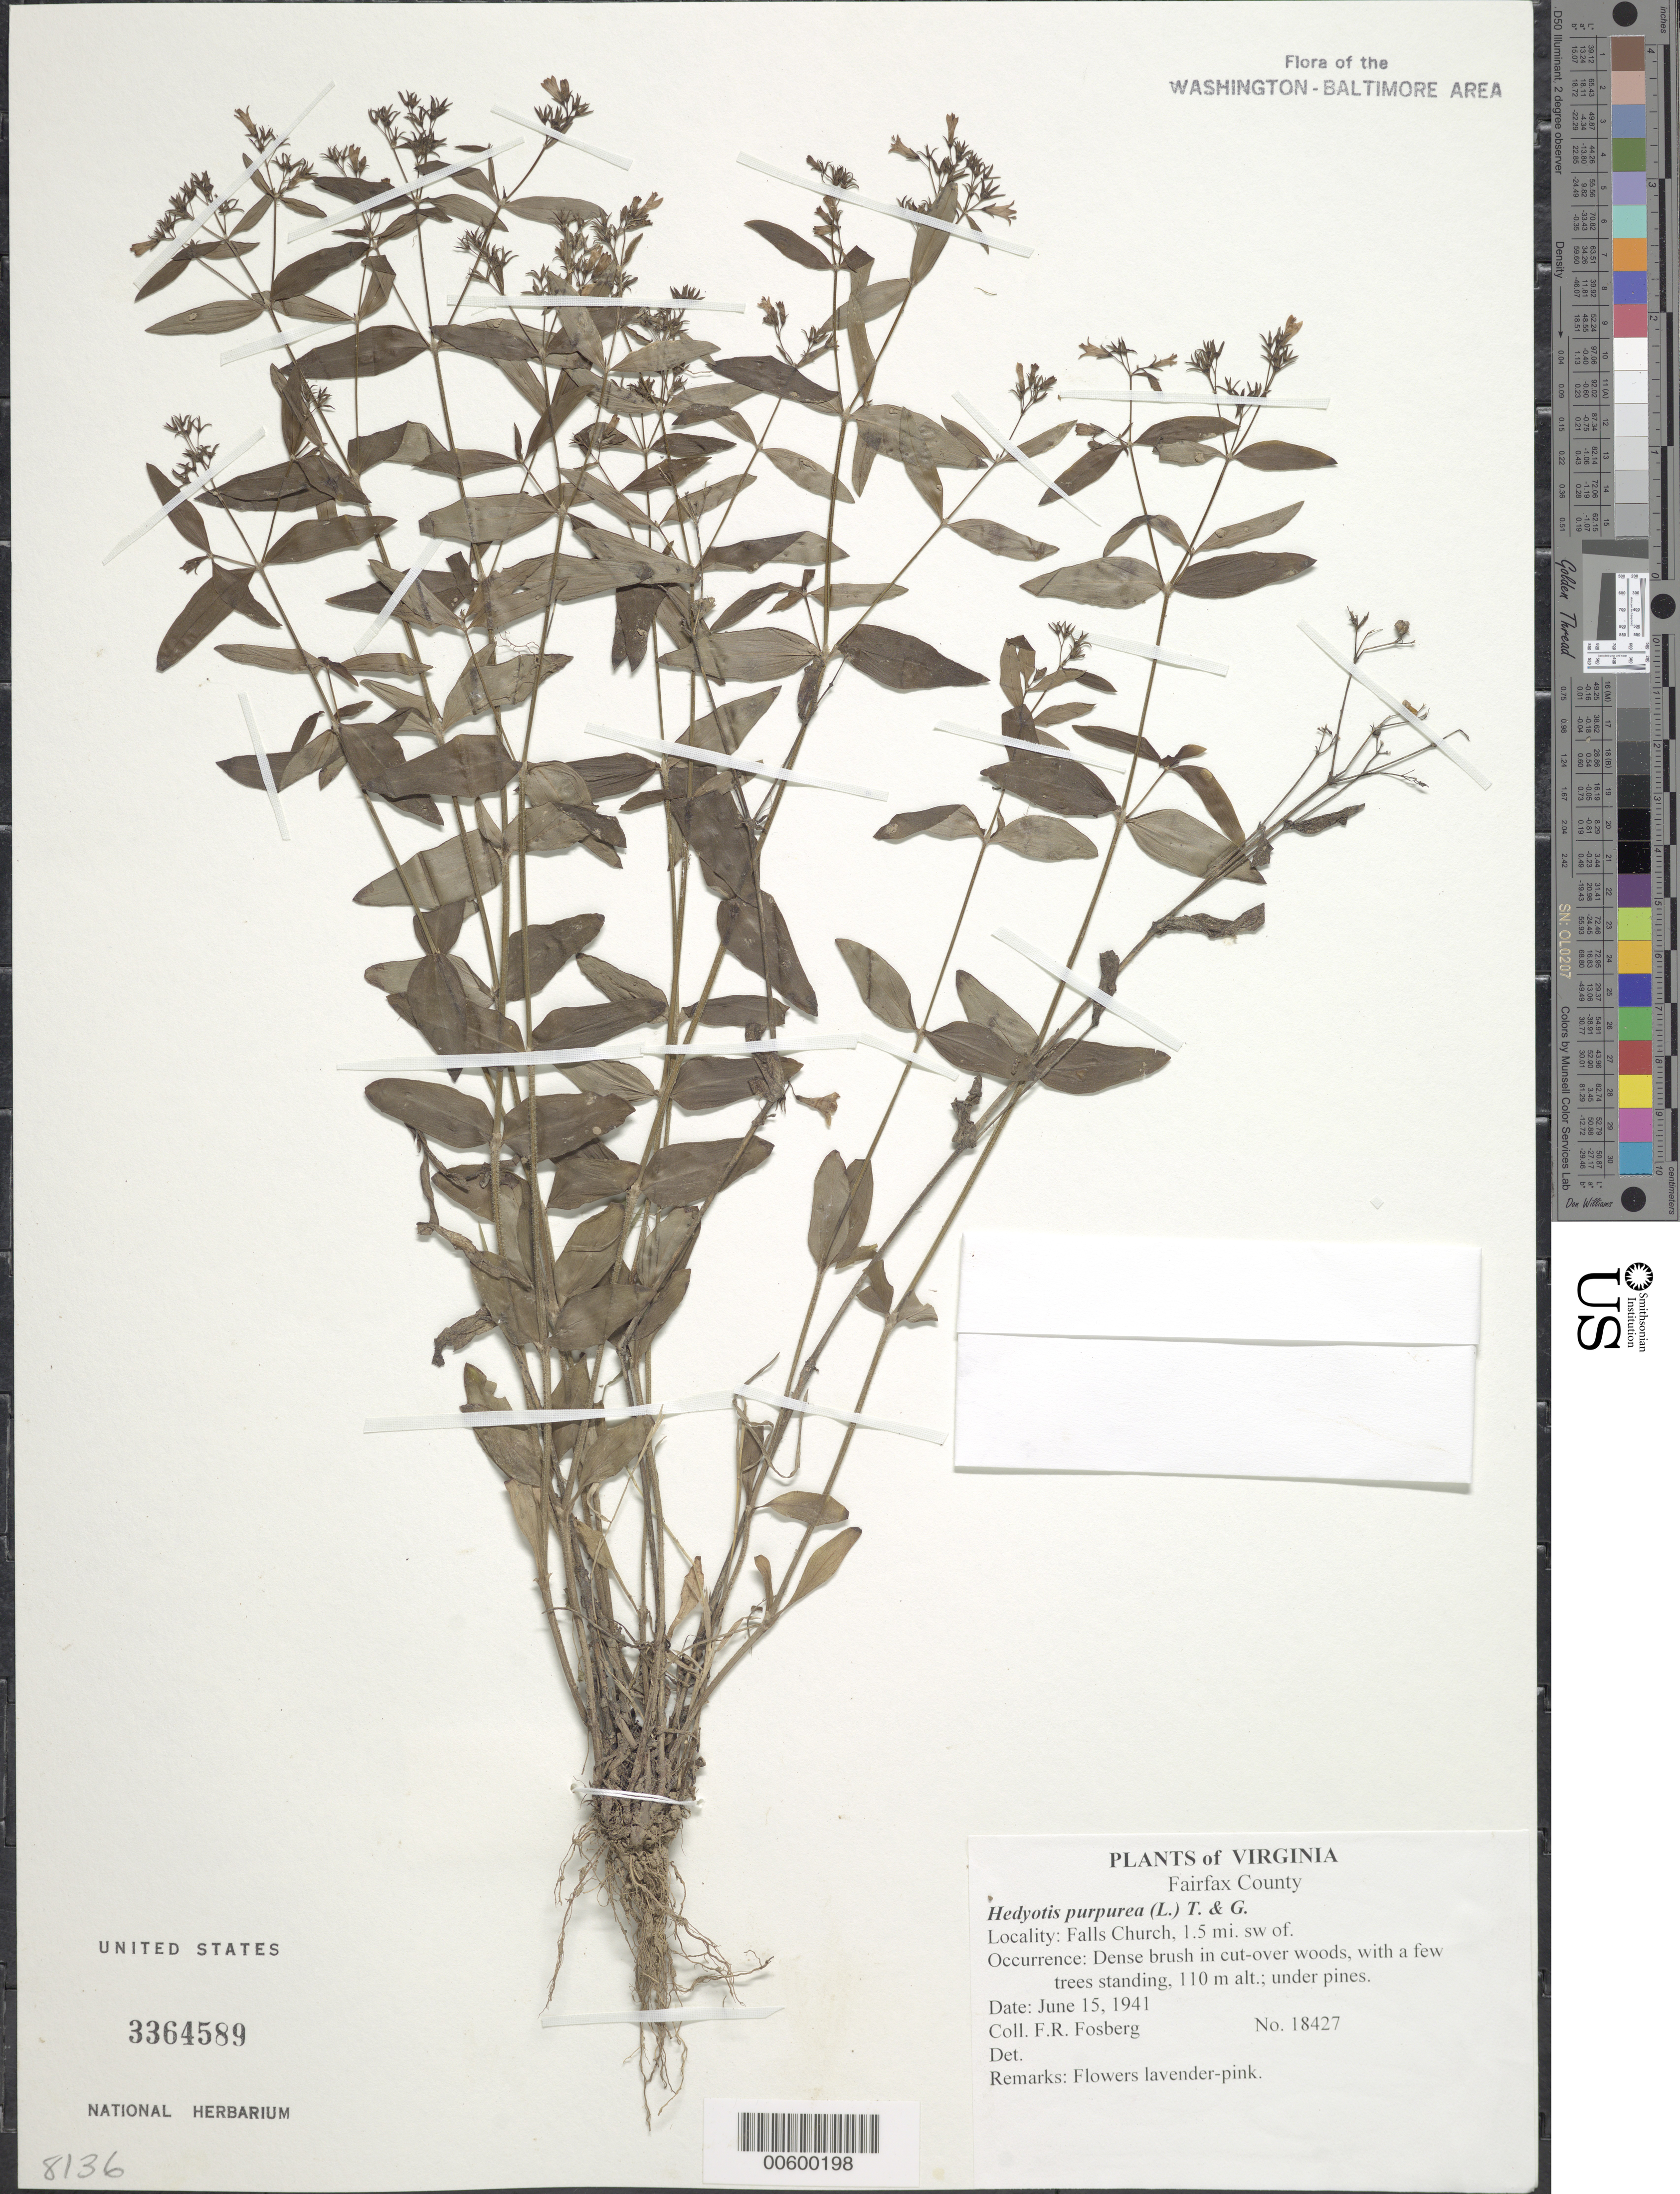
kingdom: Plantae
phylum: Tracheophyta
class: Magnoliopsida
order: Gentianales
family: Rubiaceae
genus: Houstonia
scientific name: Houstonia purpurea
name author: L.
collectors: F. R. Fosberg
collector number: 18427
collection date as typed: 15 Jun 1941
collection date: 1941-06-15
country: United States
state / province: Virginia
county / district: Fairfax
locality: Falls Church, 1.5 mi. SW of.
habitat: Dense brush in cut-over woods, with a few trees standing, 110 m alt.; under pines.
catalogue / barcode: US 3364589